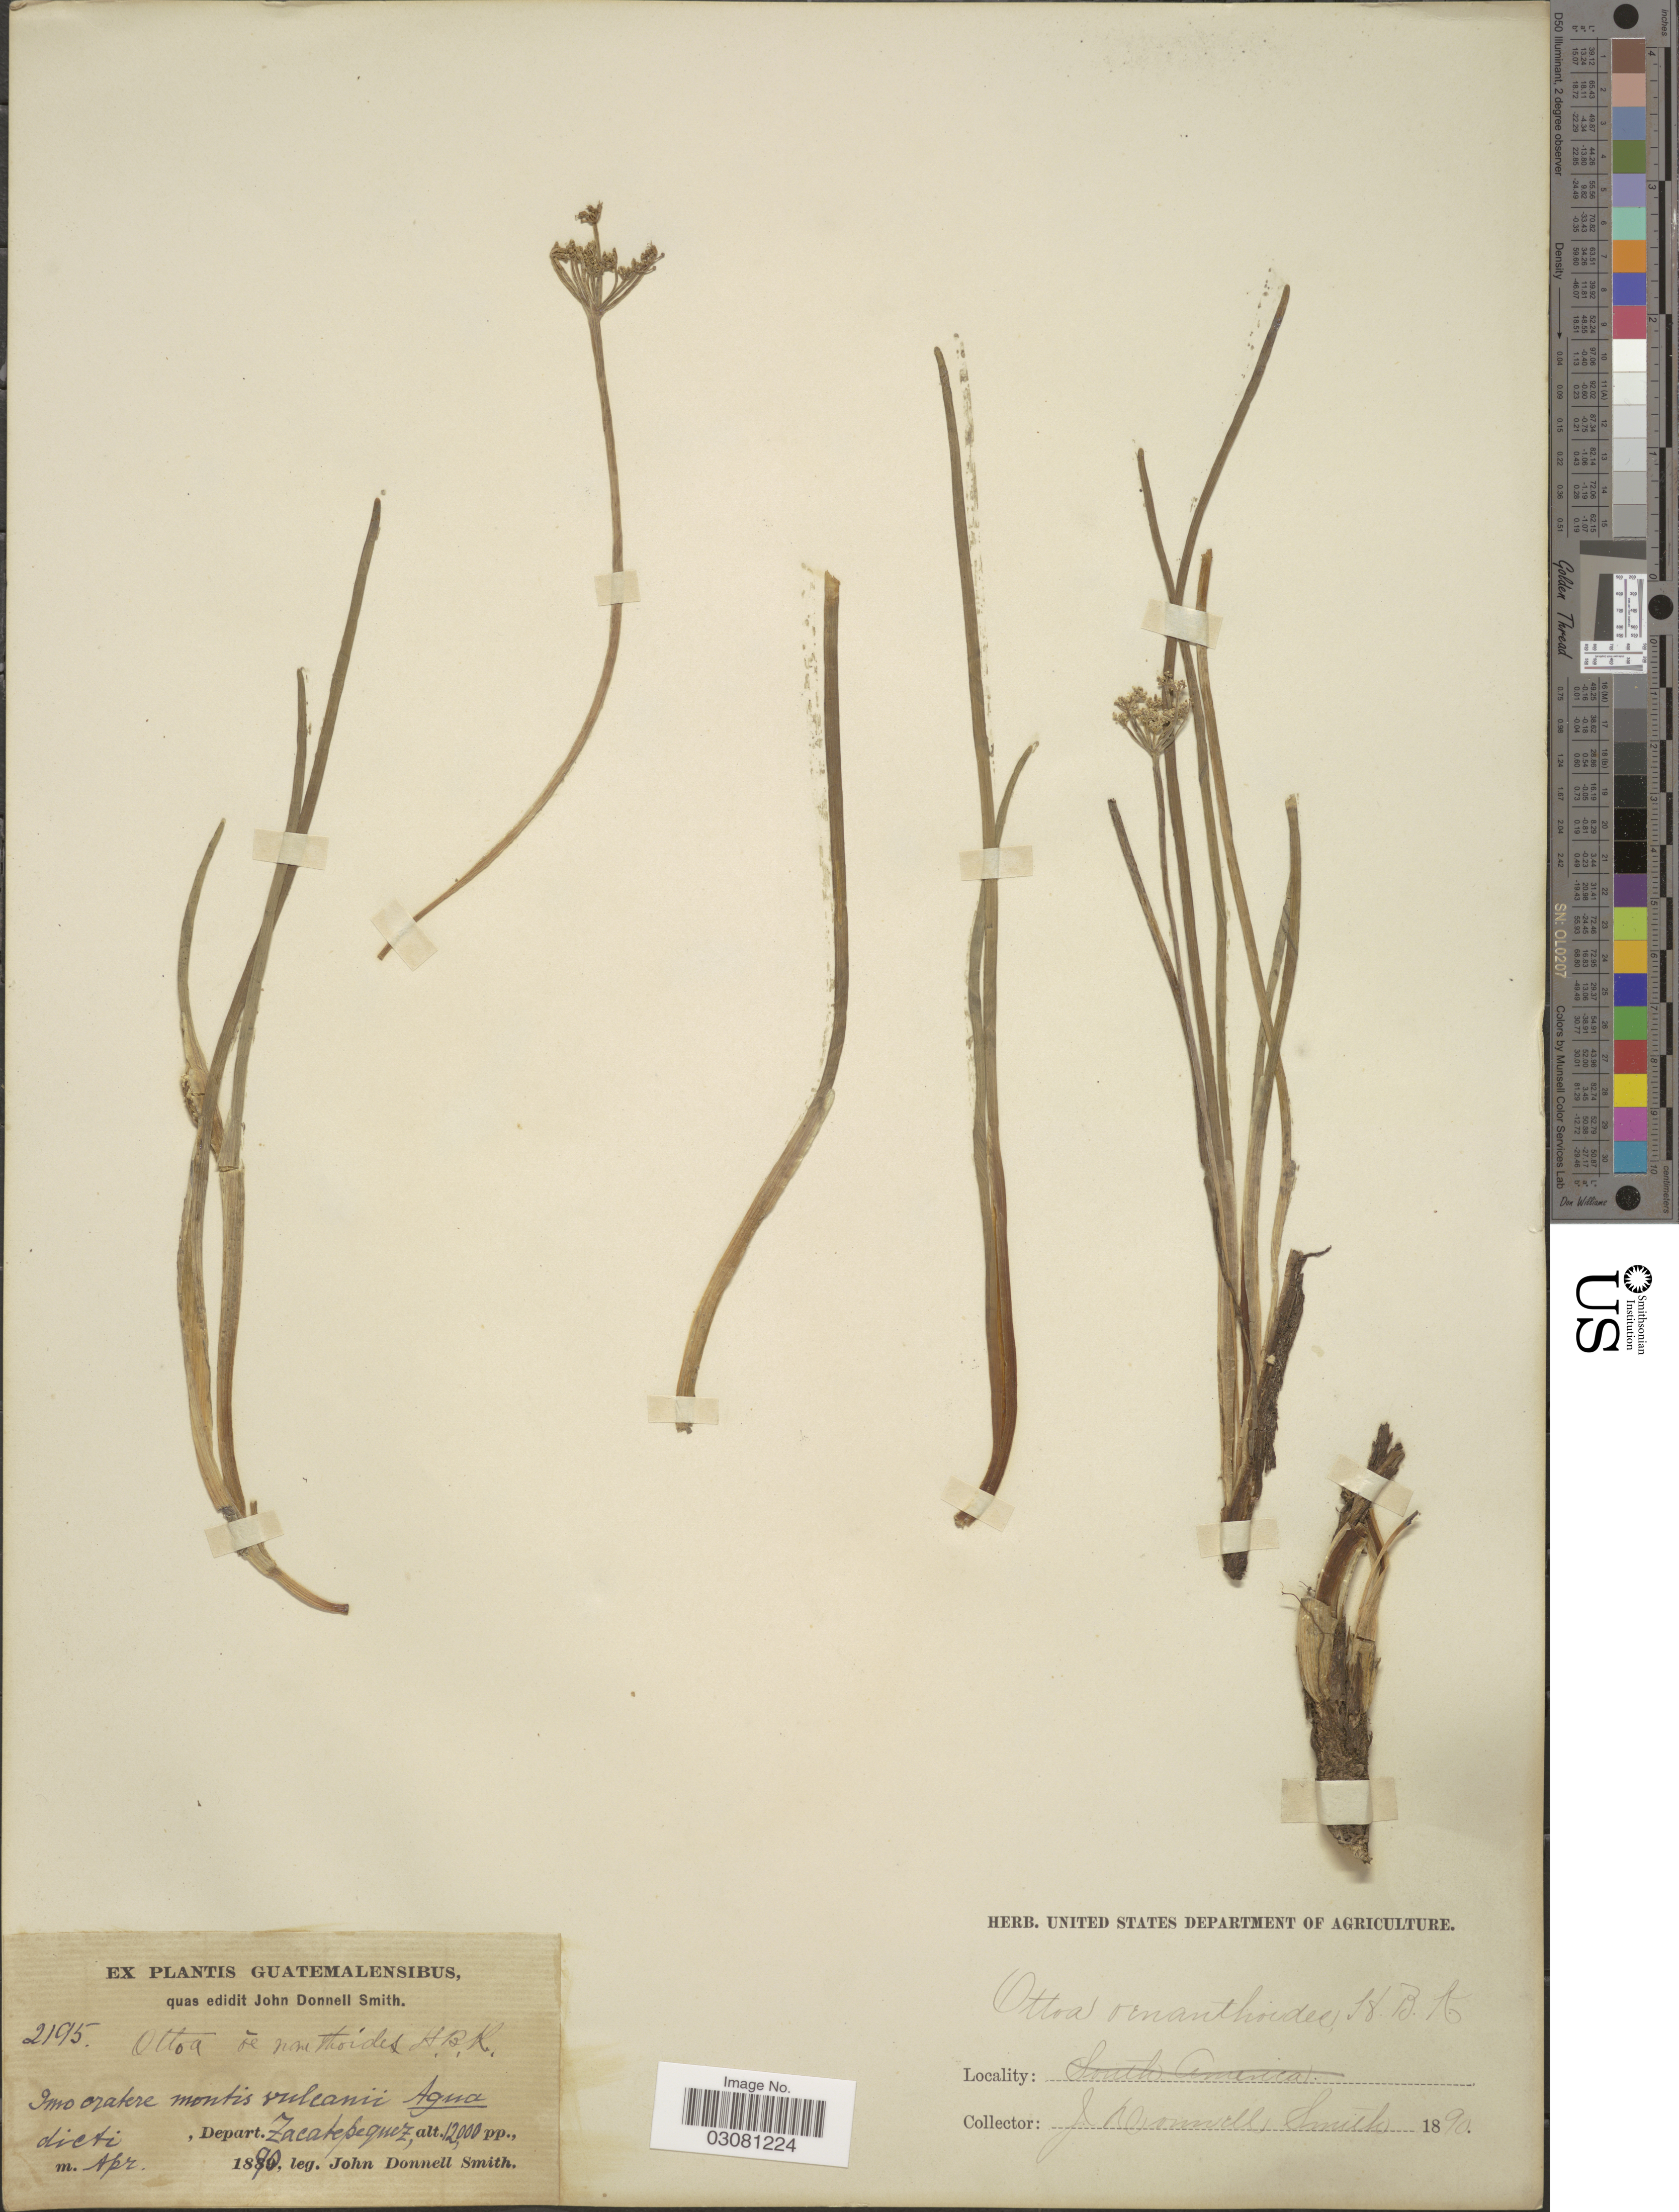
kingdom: Plantae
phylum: Tracheophyta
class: Magnoliopsida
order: Apiales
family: Apiaceae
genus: Ottoa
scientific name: Ottoa oenanthoides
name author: Kunth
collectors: J. Donnell Smith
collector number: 2195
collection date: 1890-04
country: Guatemala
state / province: Sacatepéquez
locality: Depart. Zacatepequez.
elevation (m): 366